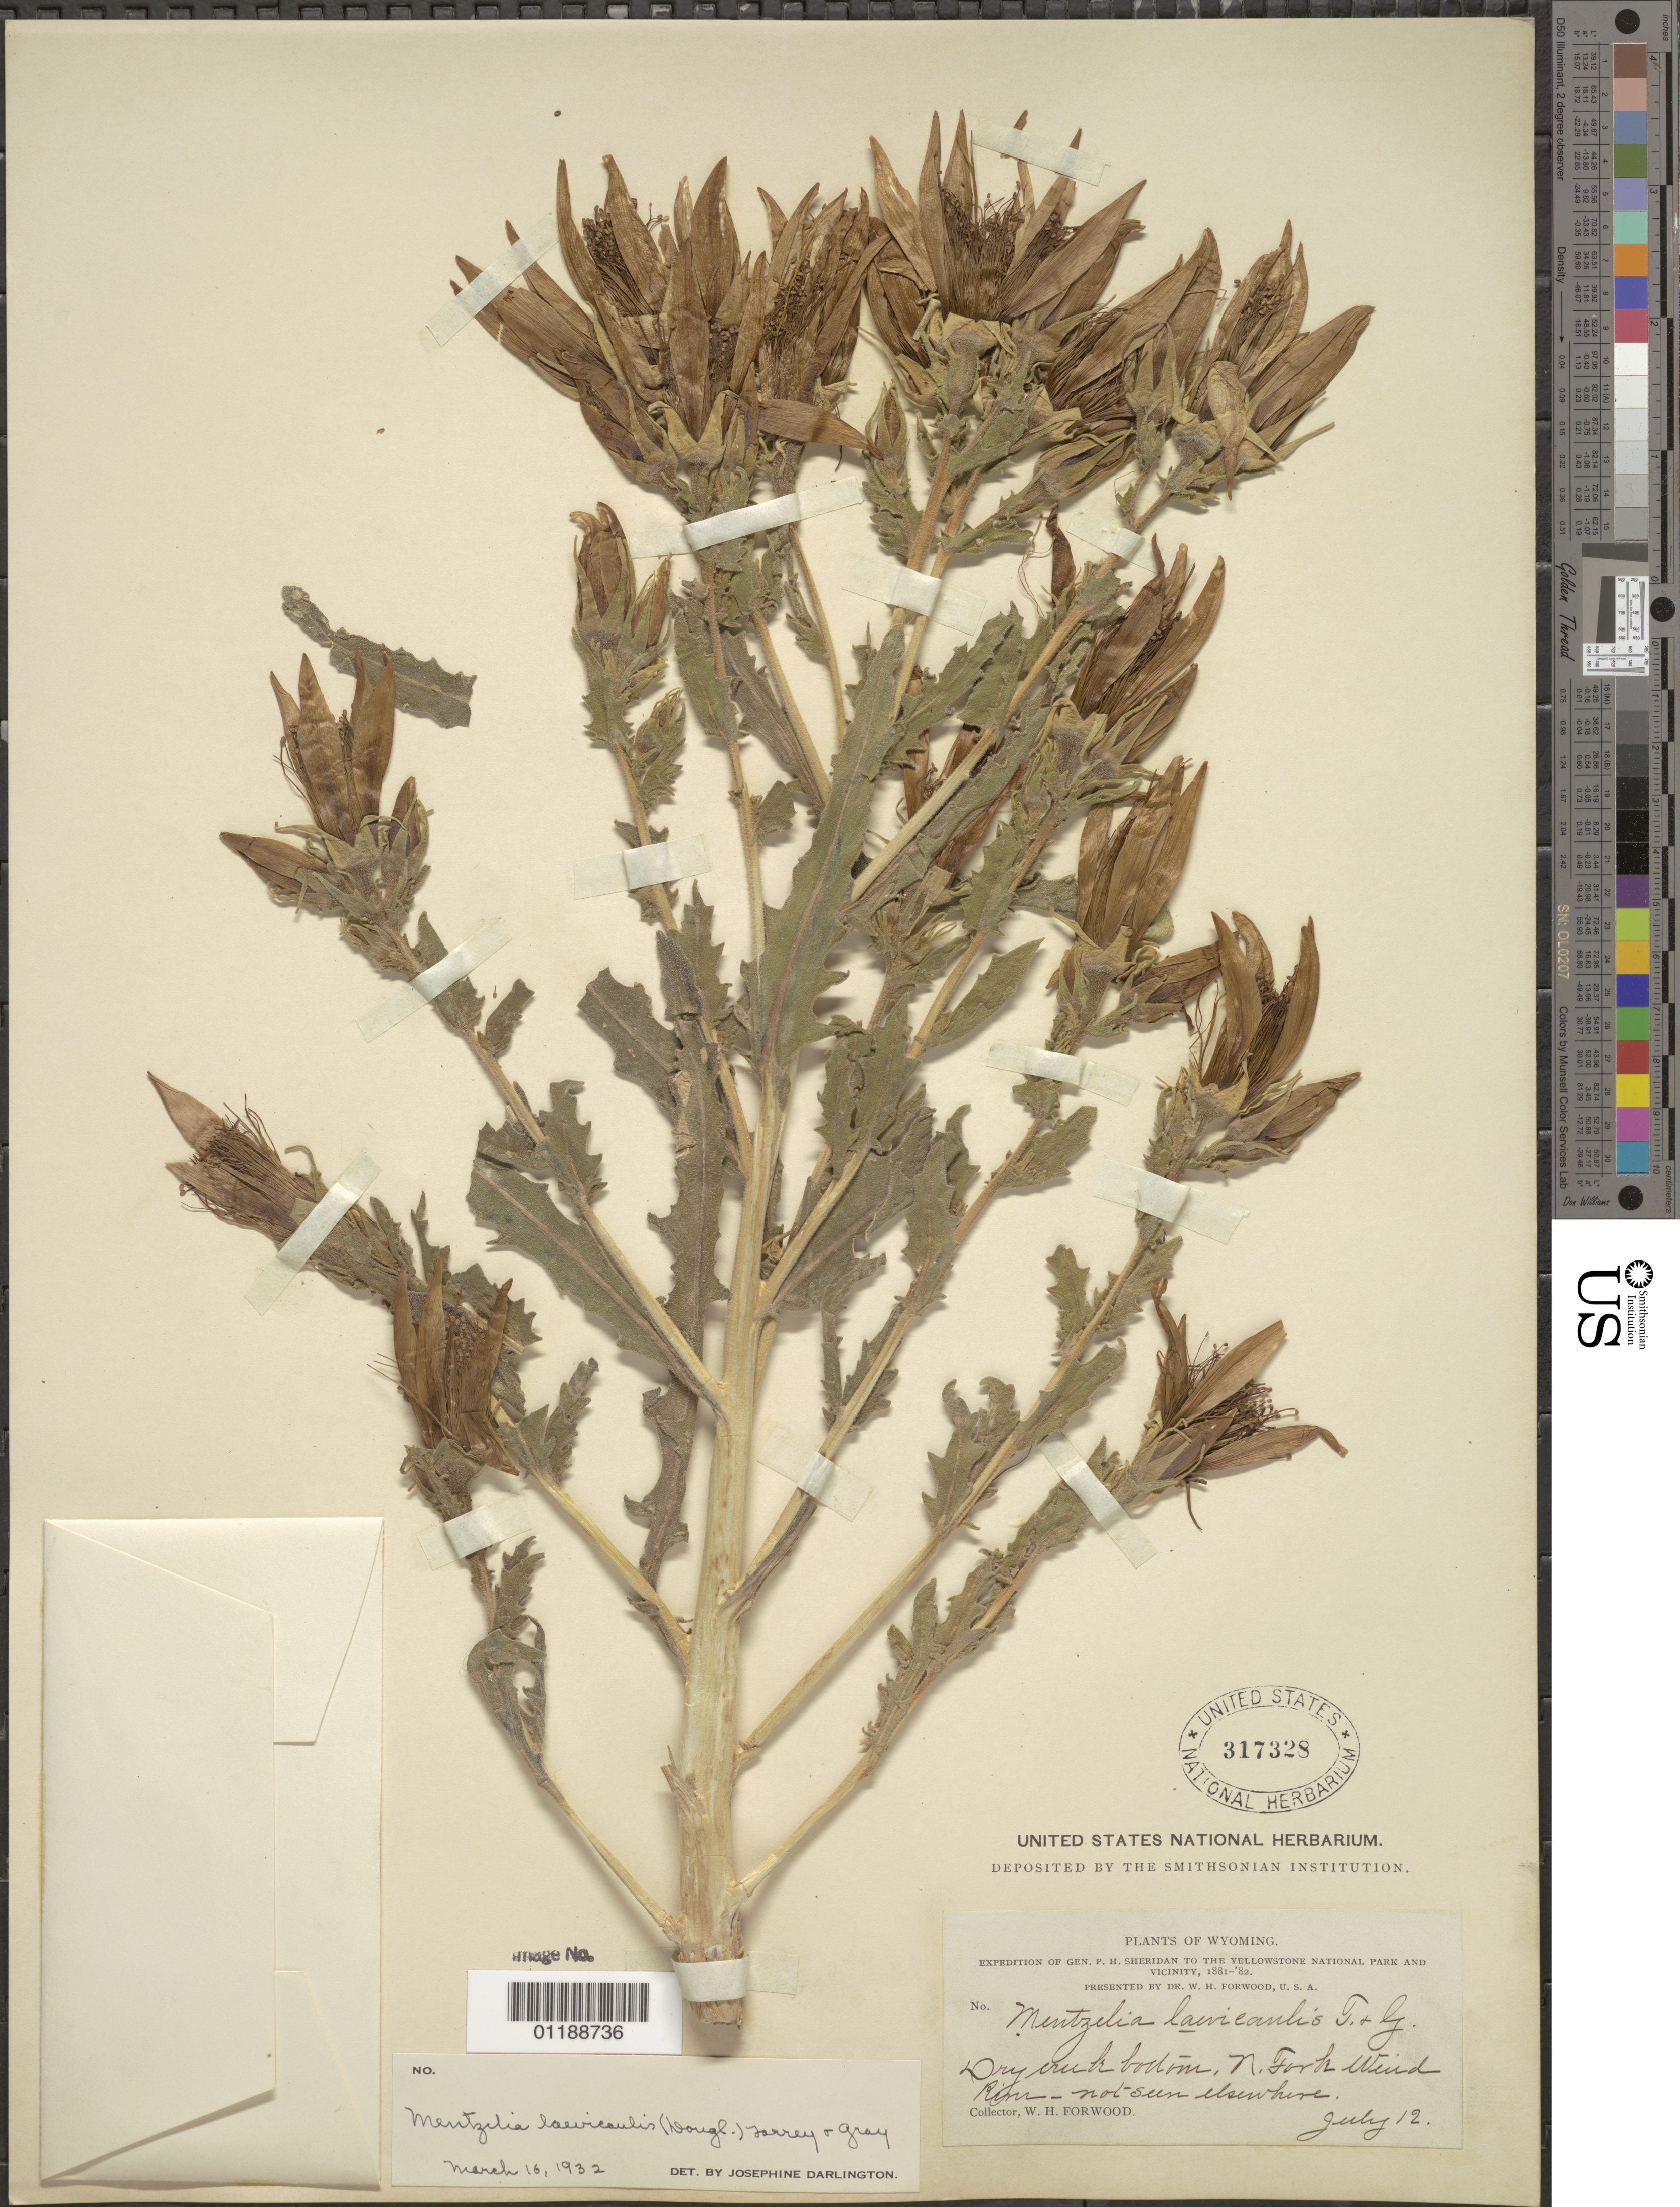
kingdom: Plantae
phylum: Tracheophyta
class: Magnoliopsida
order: Cornales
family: Loasaceae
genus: Mentzelia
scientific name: Mentzelia laevicaulis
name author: (Douglas ex Hook.) Torr. & A. Gray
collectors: W. Forwood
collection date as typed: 12 Jul 1881 to 12 Jul 1882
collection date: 1881-07-12/1882-07-12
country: United States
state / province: Wyoming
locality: North Fork of Wind River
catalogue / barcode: US 317328